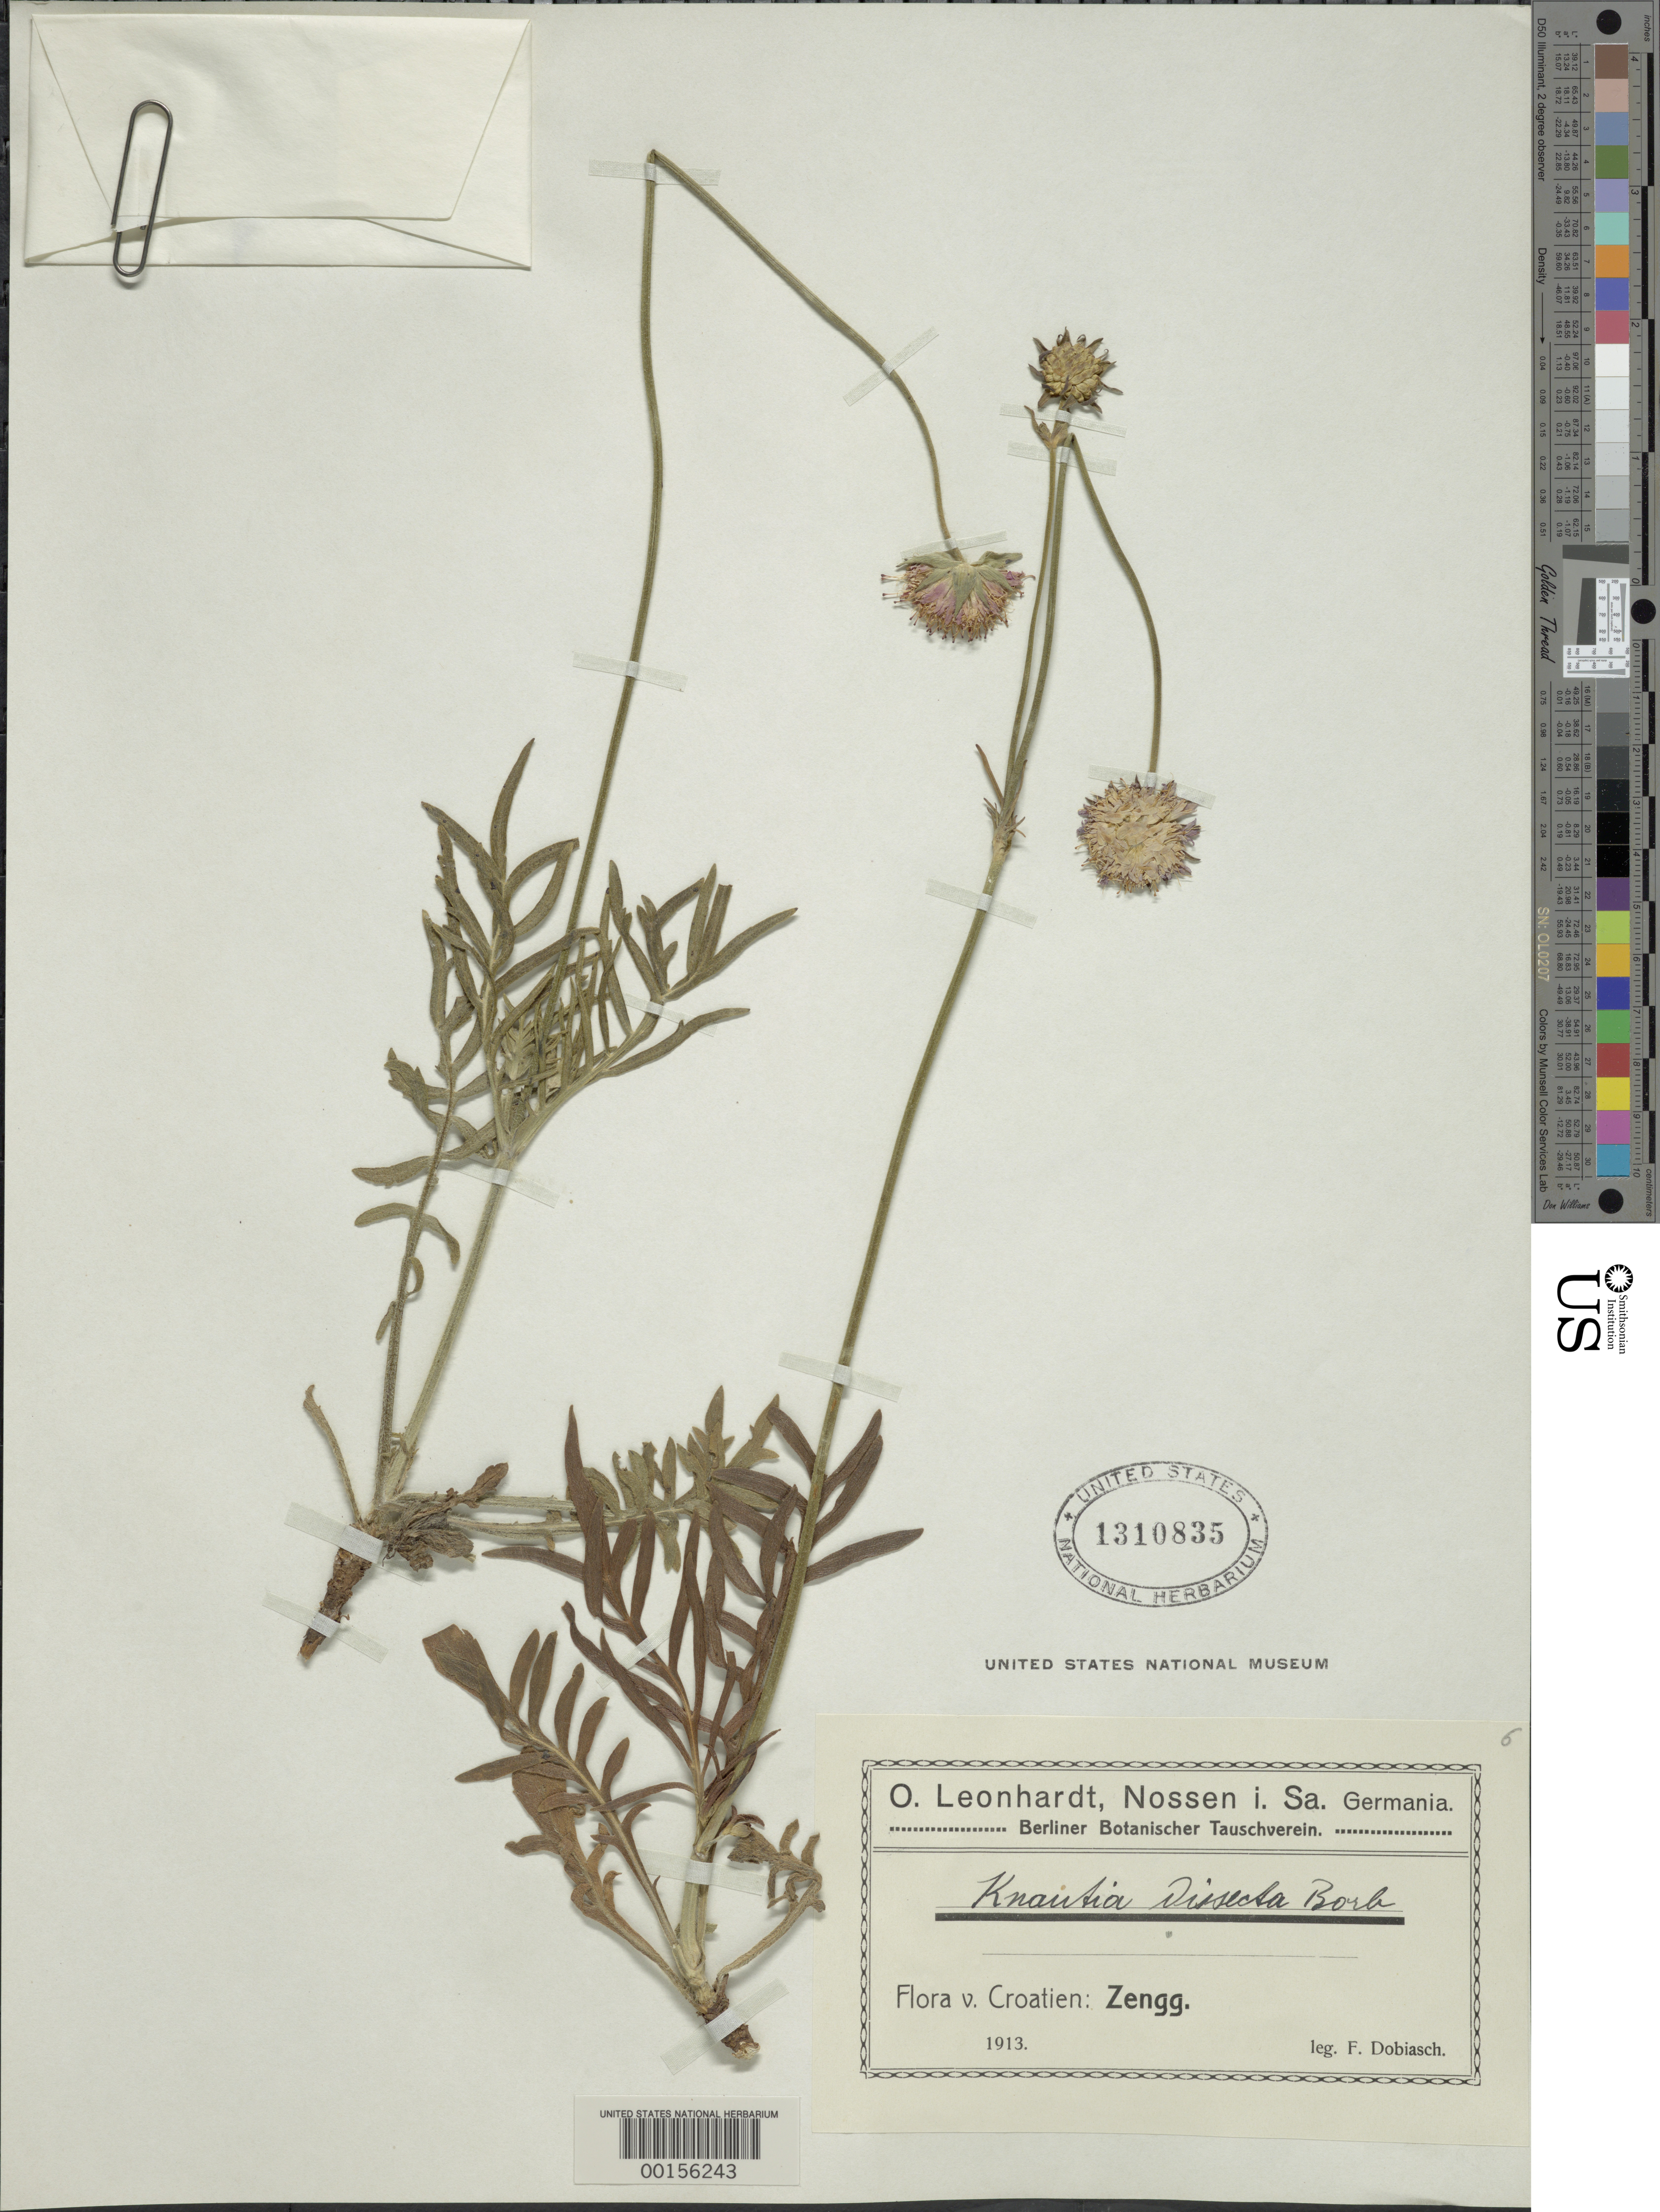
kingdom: Plantae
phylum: Tracheophyta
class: Magnoliopsida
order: Dipsacales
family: Caprifoliaceae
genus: Knautia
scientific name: Knautia dissecta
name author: Borbás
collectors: F. Dobiasch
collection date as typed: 1913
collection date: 1913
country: Germany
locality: Croatien, Zengg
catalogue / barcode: US 1310835